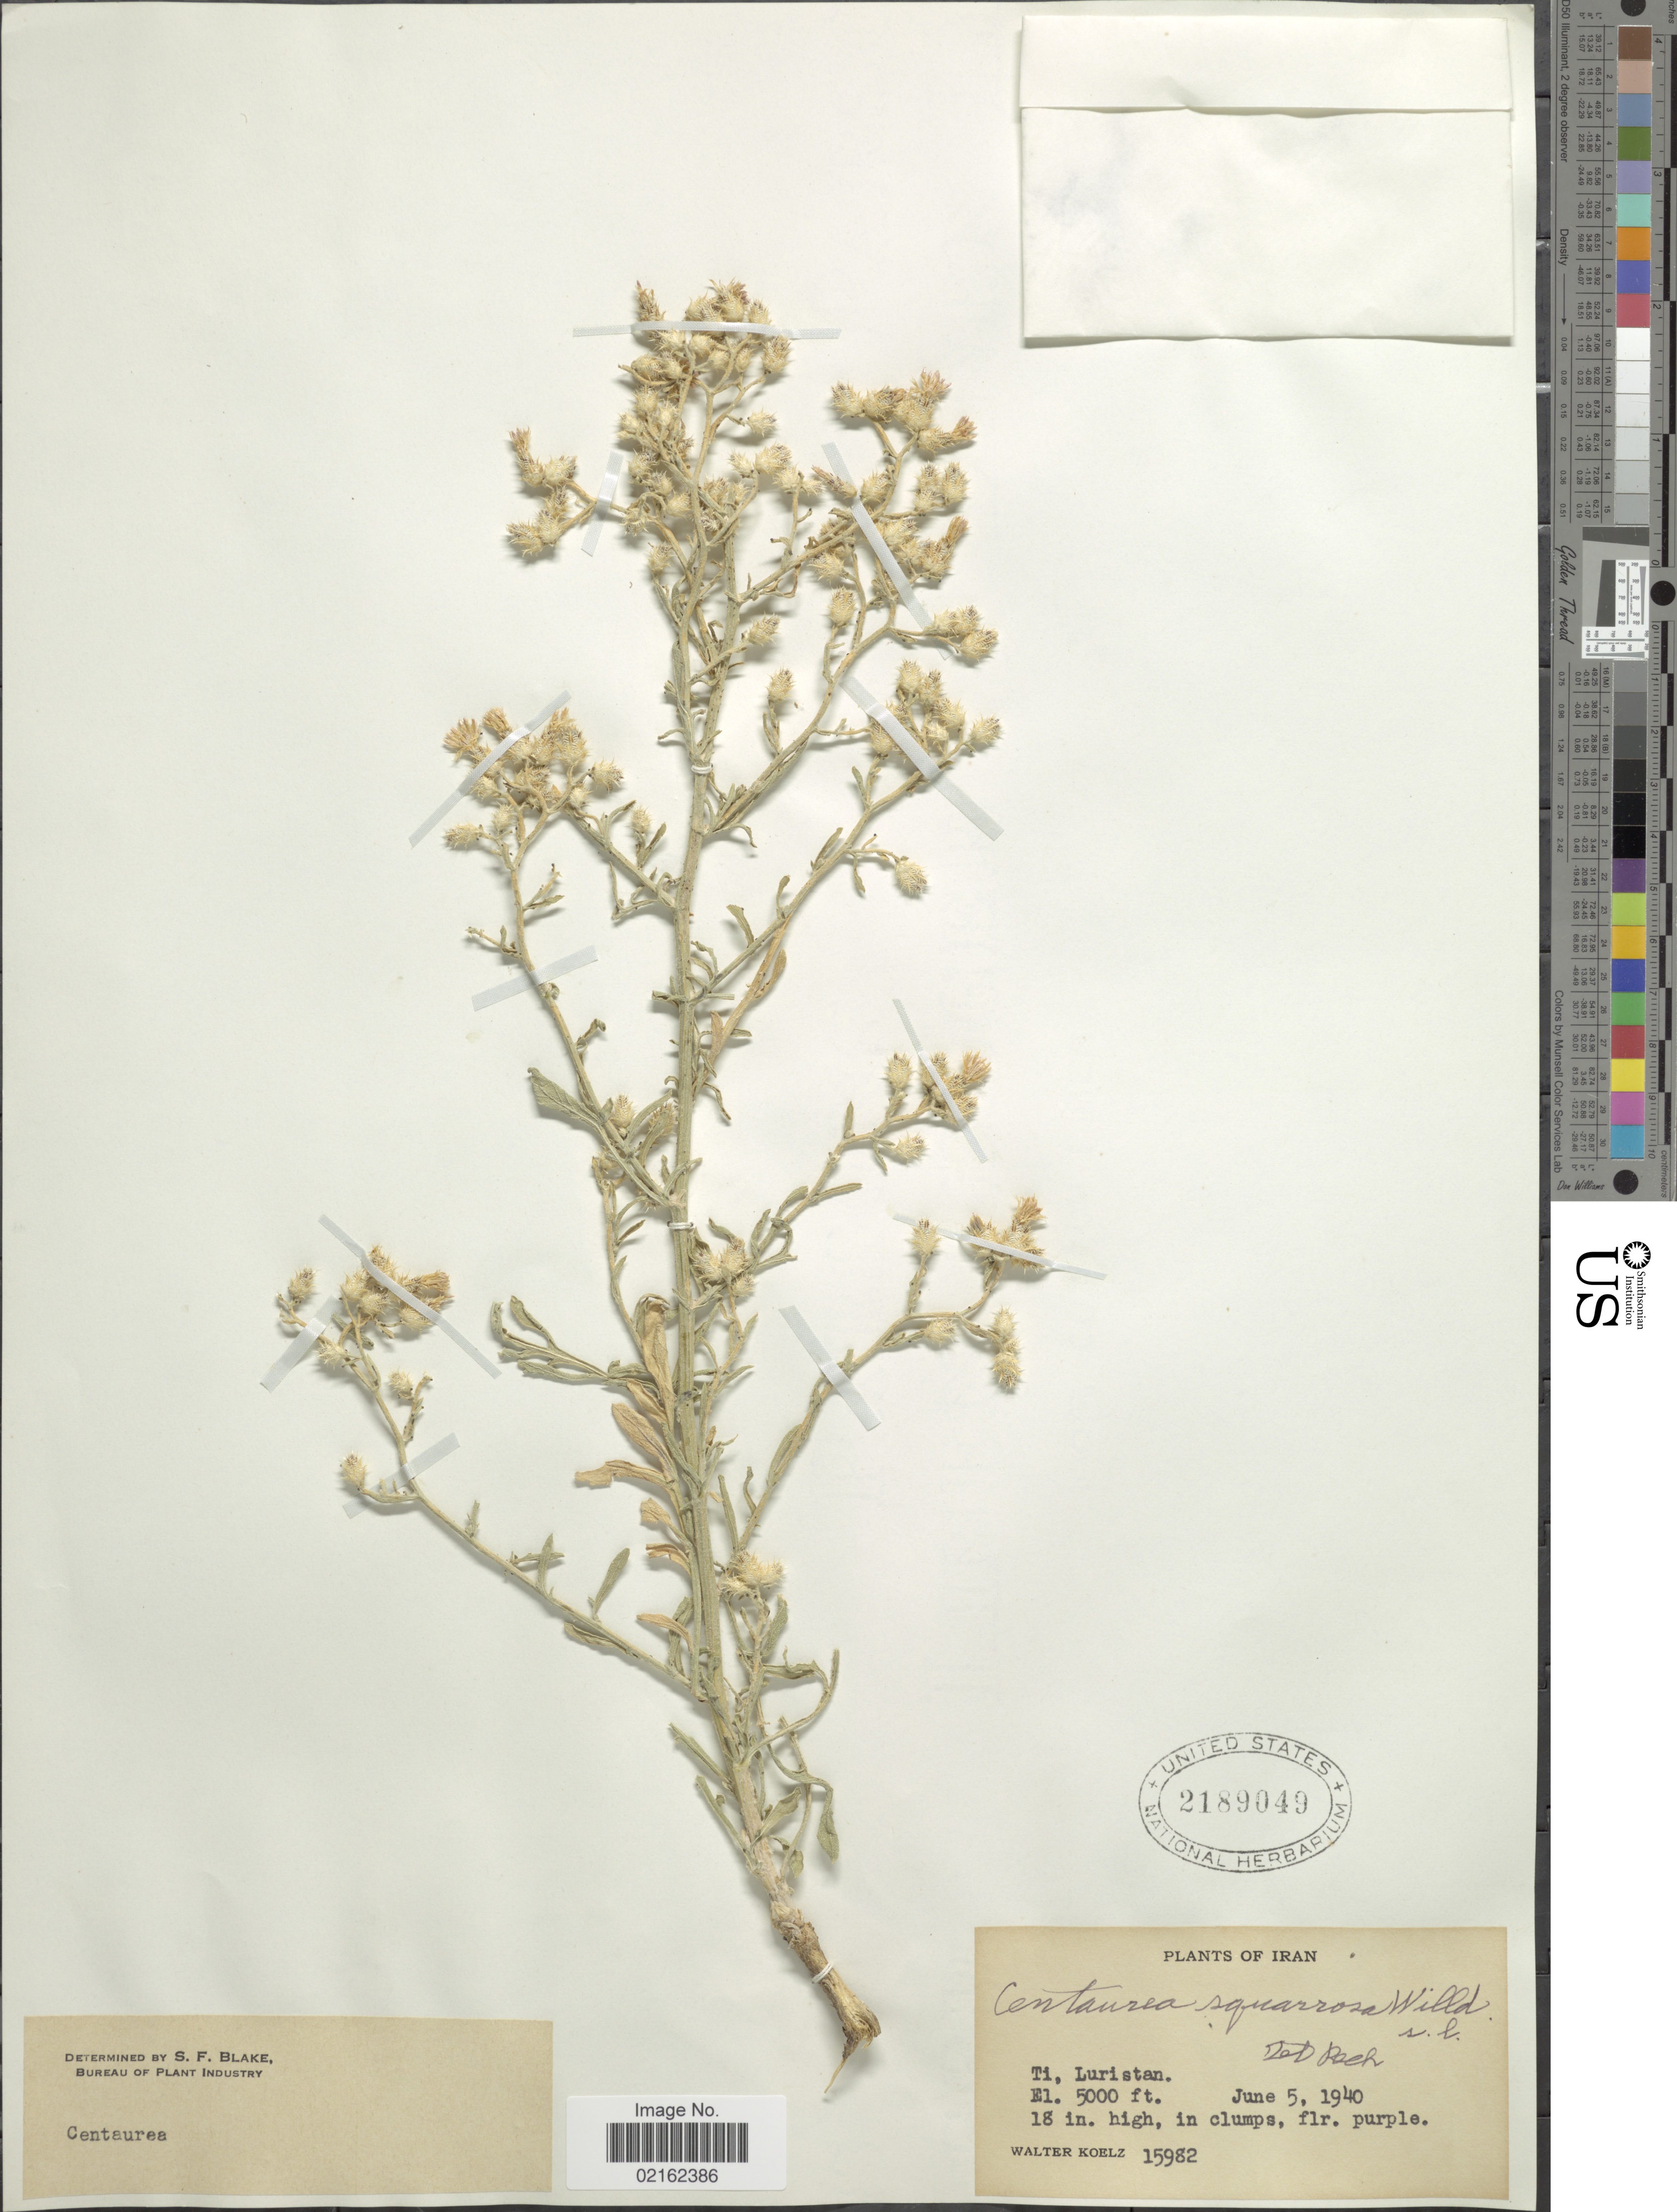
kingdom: Plantae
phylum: Tracheophyta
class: Magnoliopsida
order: Asterales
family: Asteraceae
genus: Centaurea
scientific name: Centaurea virgata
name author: Lam.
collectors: W. N. Koelz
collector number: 15982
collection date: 1940-06-05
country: Iran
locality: Ti, Luristan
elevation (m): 1524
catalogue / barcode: US 2189049